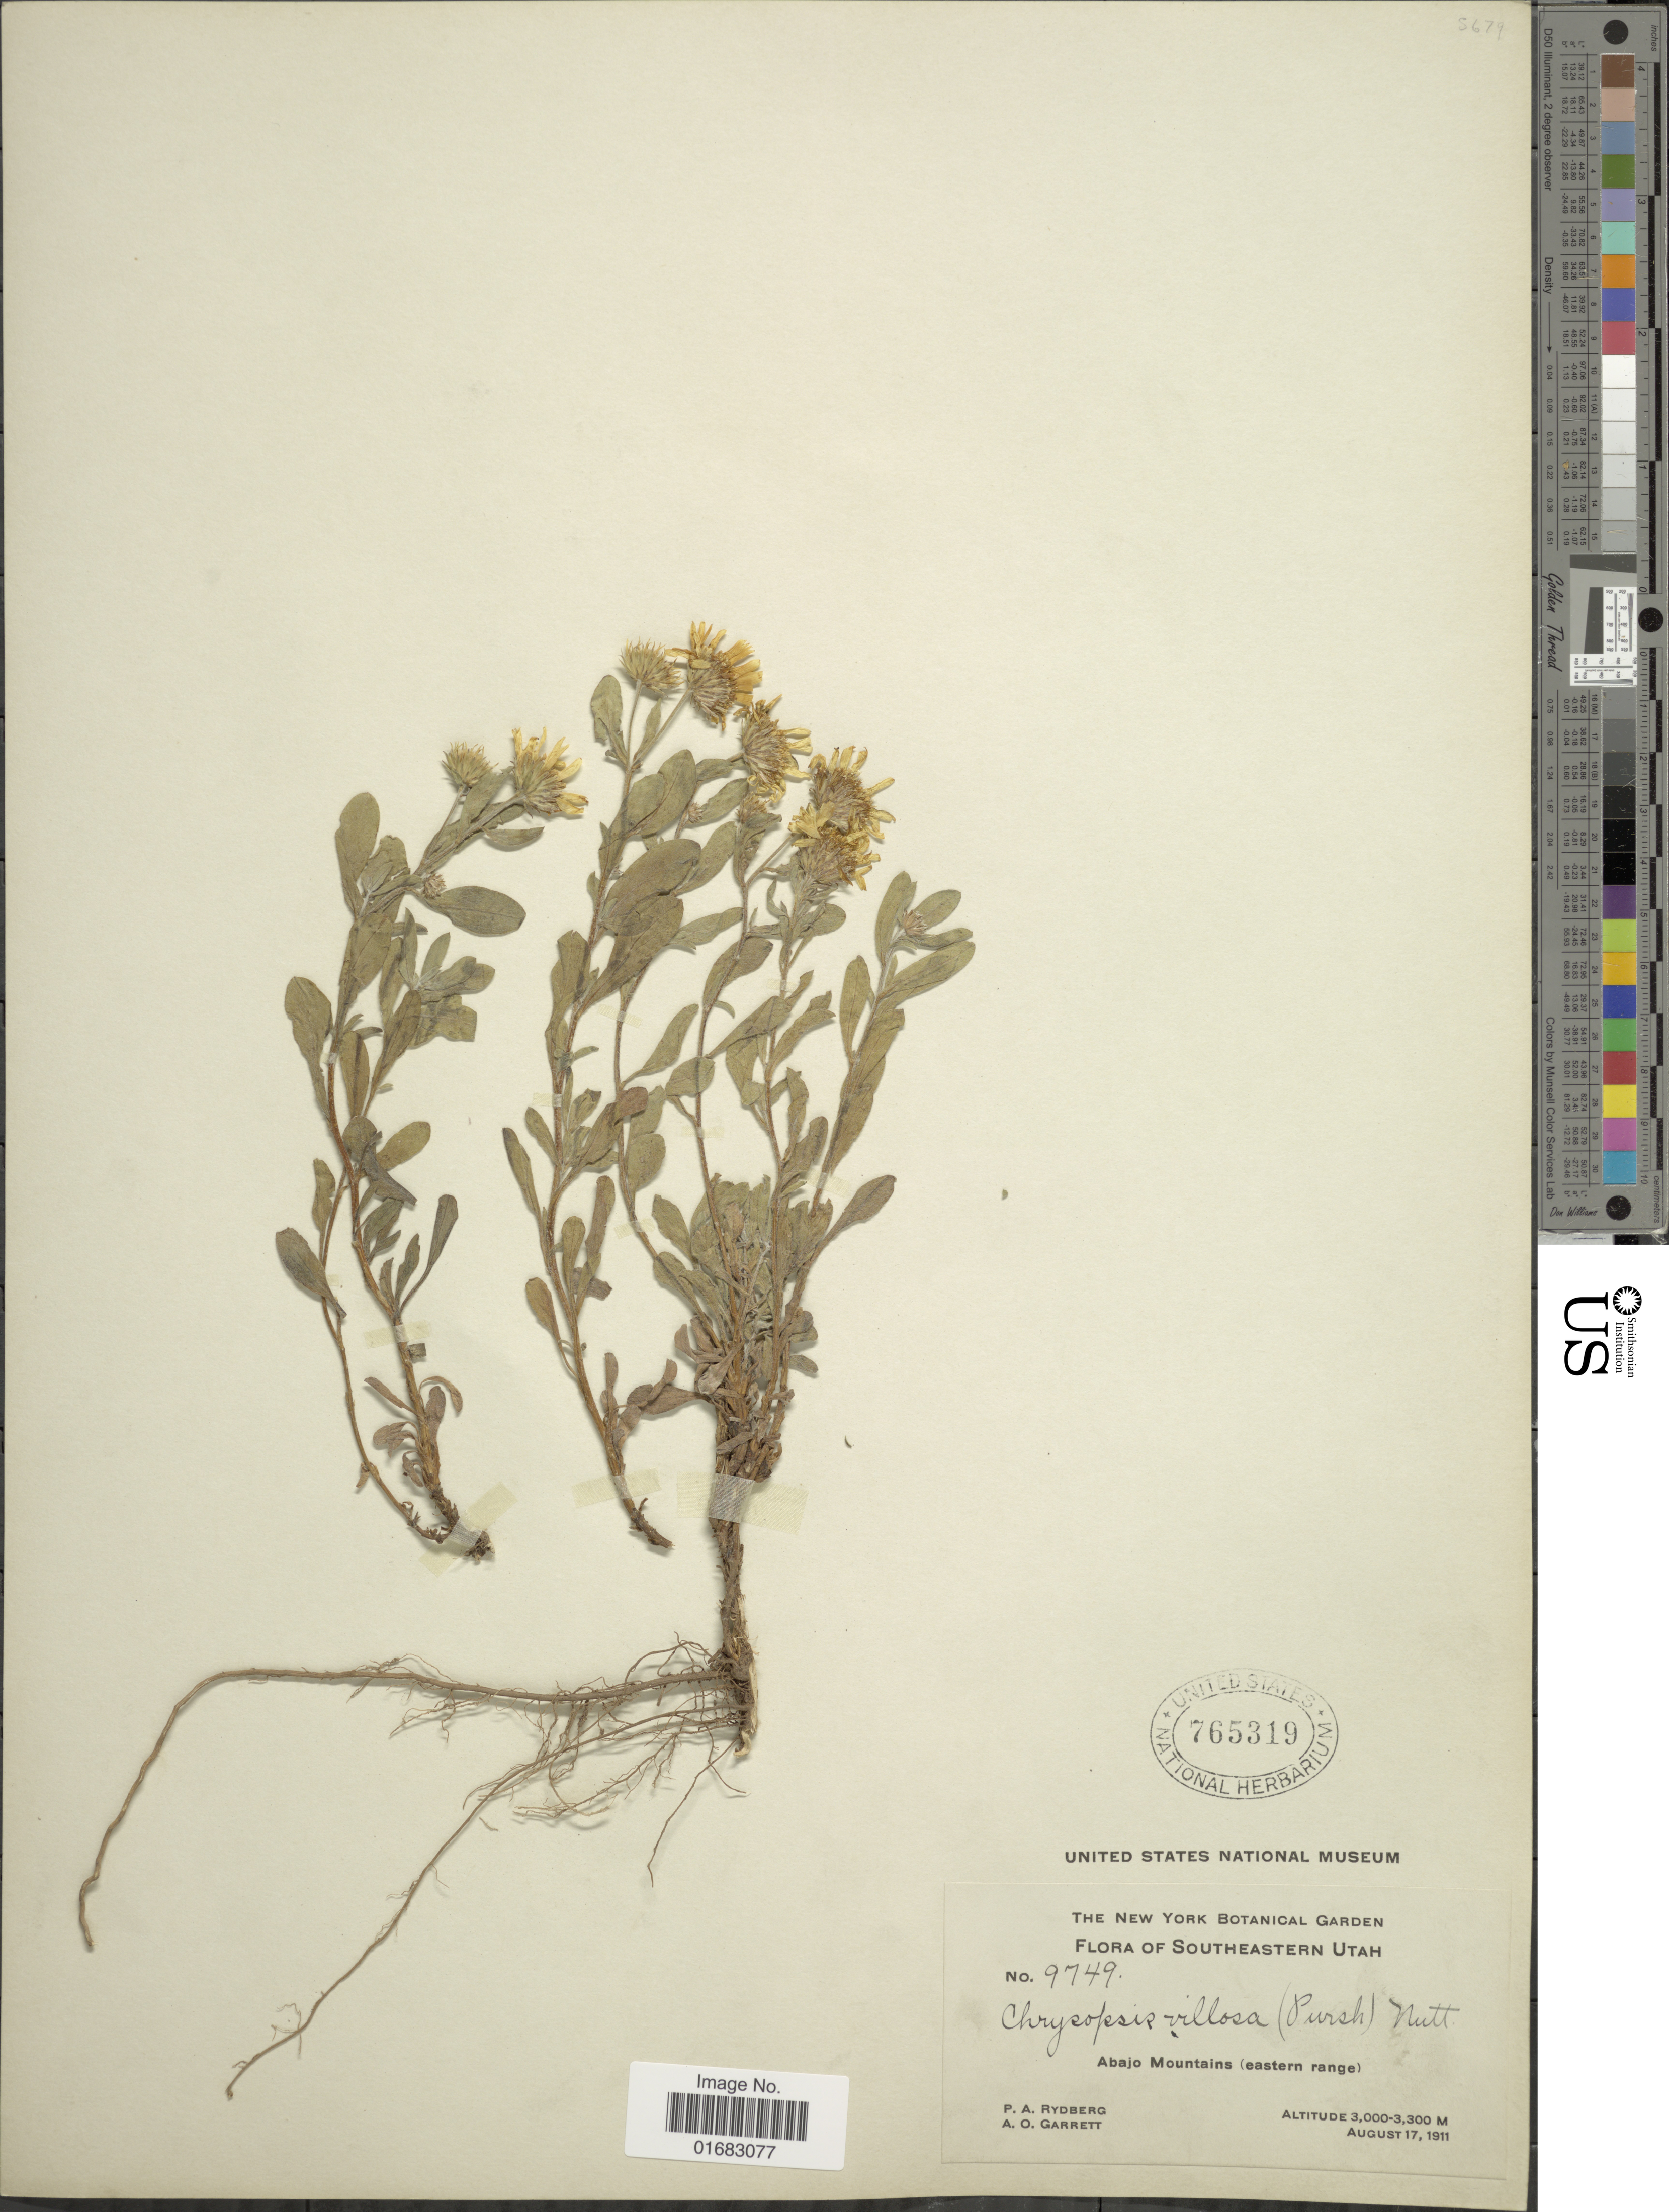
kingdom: Plantae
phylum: Tracheophyta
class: Magnoliopsida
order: Asterales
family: Asteraceae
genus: Heterotheca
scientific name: Heterotheca villosa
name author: (Pursh) Shinners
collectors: P. A. Rydberg & A. O. Garrett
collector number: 9749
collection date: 1911-08-17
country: United States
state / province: Utah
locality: Southeastern Utah. Abajo Mountains (eastern range)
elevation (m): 3000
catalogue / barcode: US 765319